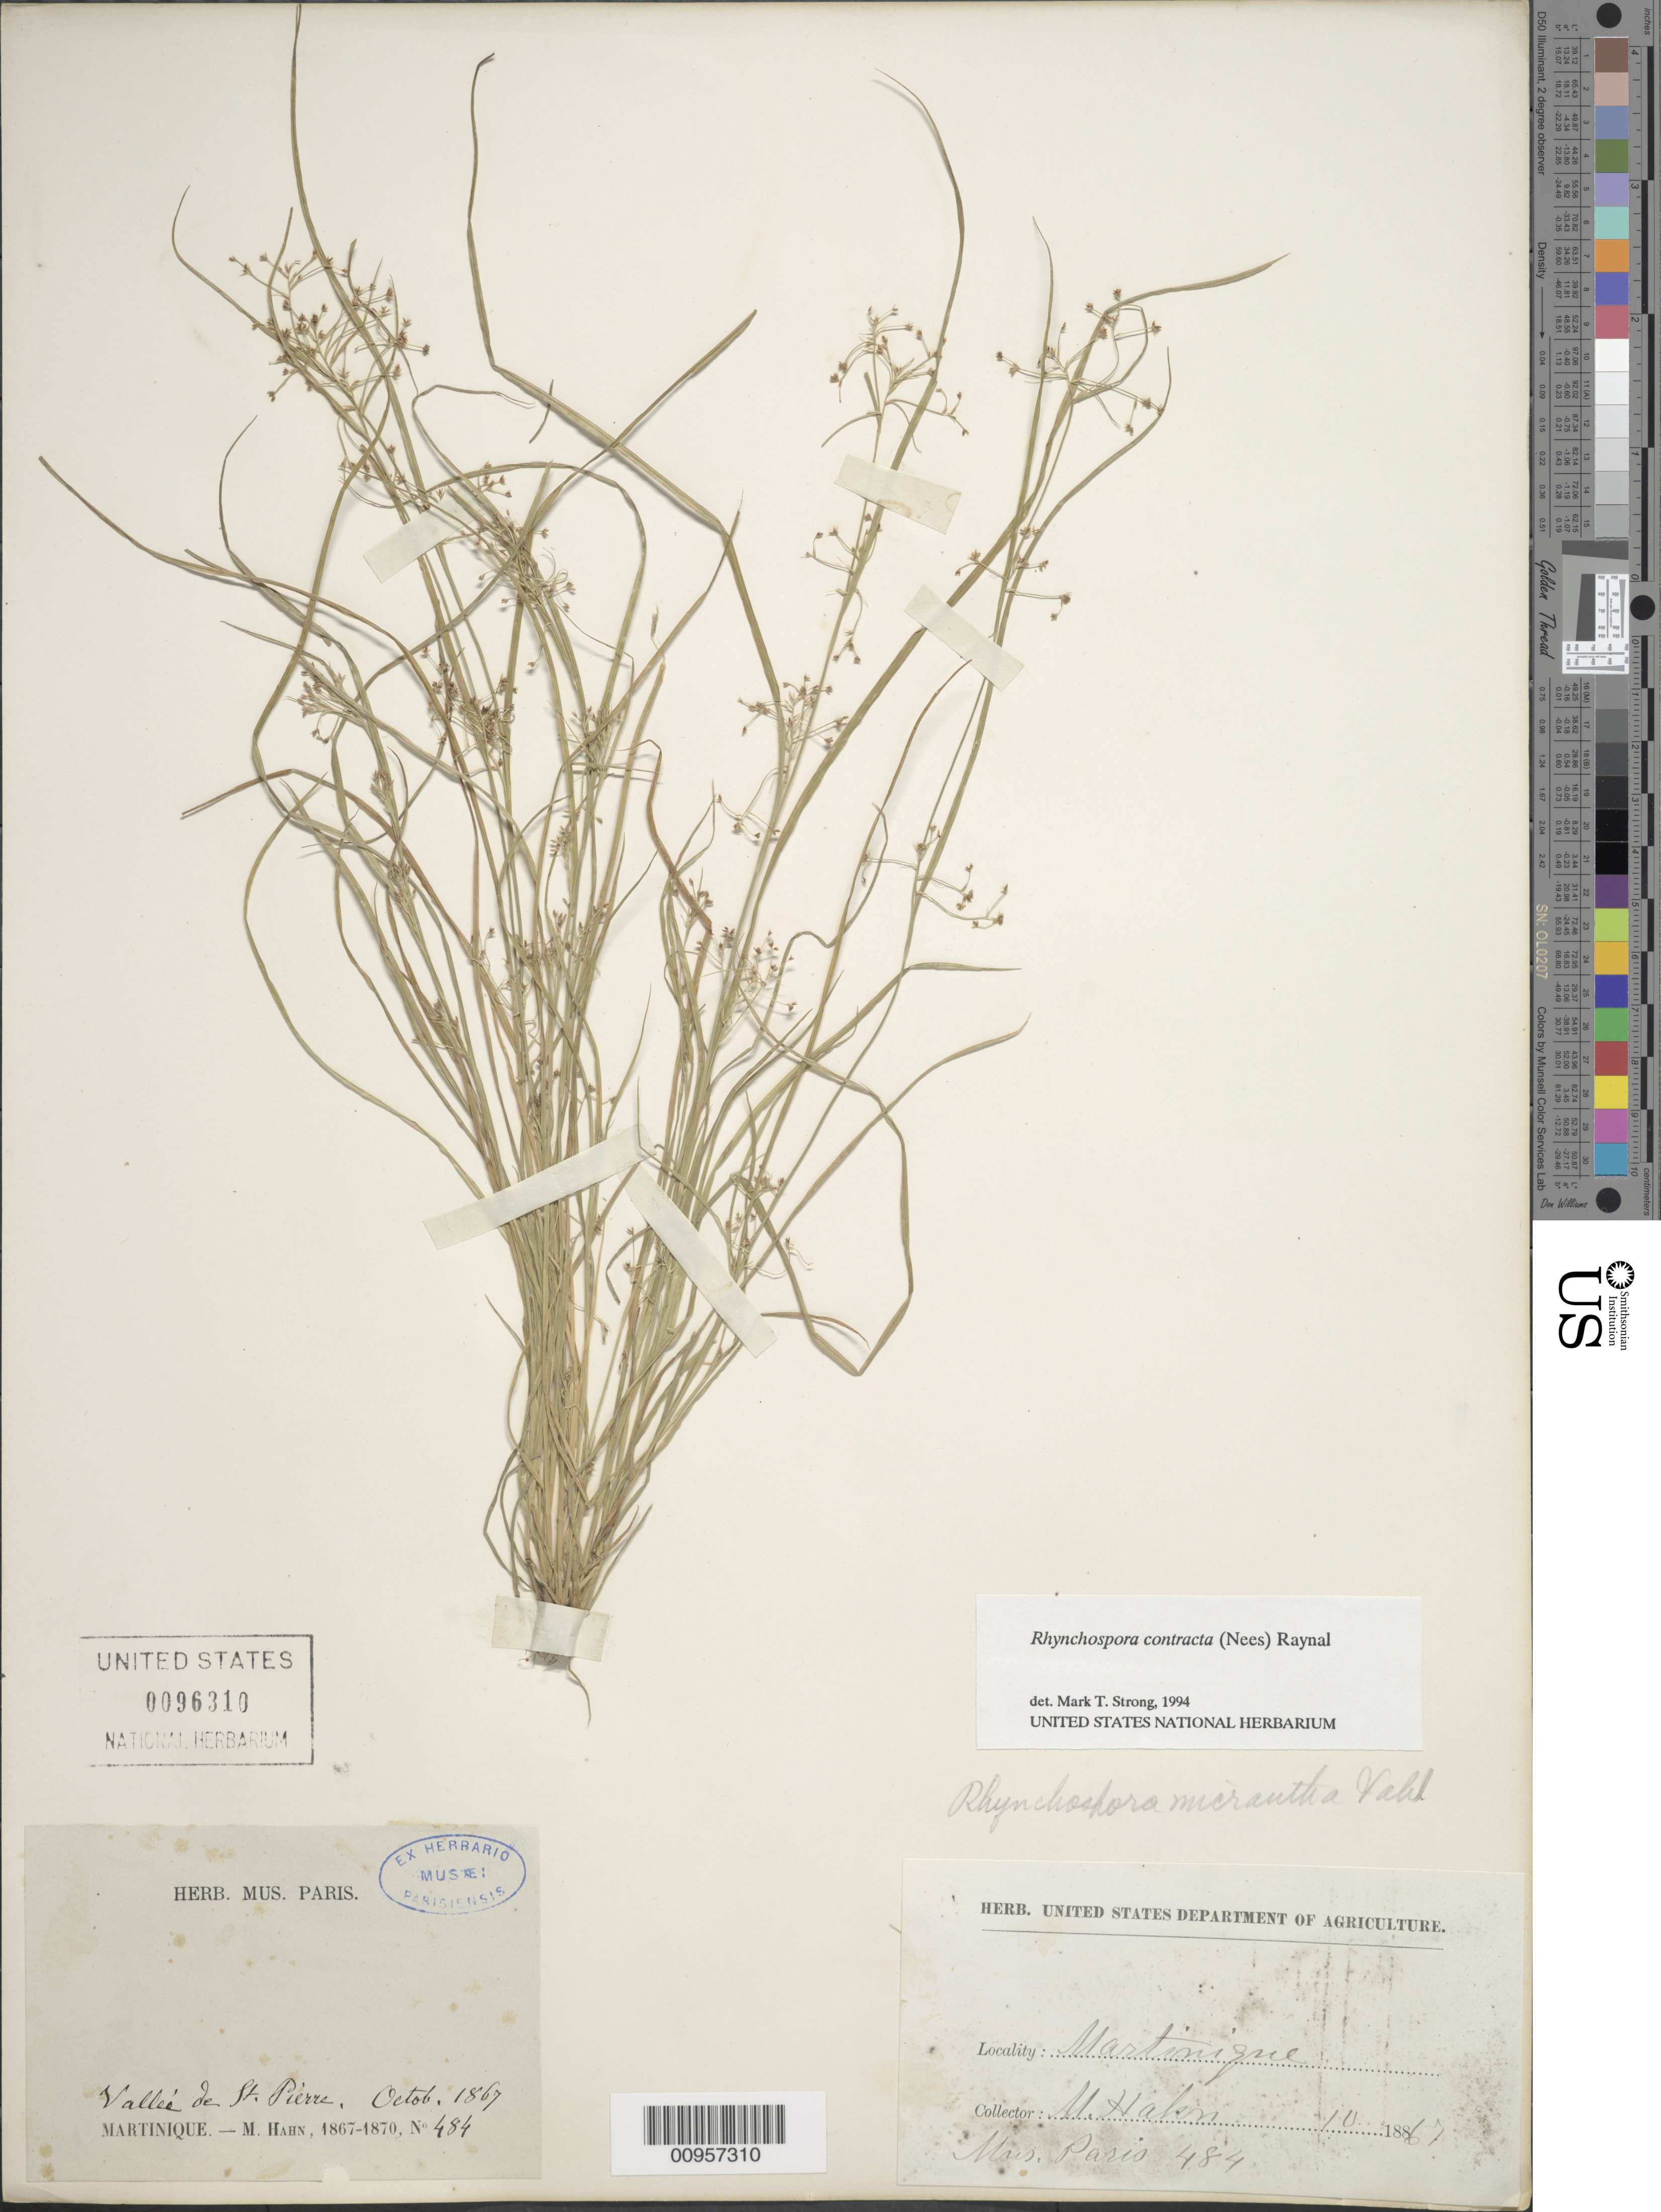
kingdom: Plantae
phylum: Tracheophyta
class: Liliopsida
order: Poales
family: Cyperaceae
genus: Rhynchospora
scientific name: Rhynchospora contracta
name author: (Nees) J. Raynal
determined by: Strong, M. T., (US), Smithsonian Institution - National Museum of Natural History (UNITED STATES)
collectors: M. Hahn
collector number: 484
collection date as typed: Oct 1867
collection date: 1867-10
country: Martinique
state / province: Saint-Pierre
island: Martinique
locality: Vallée de St. Pierre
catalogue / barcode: US 96310